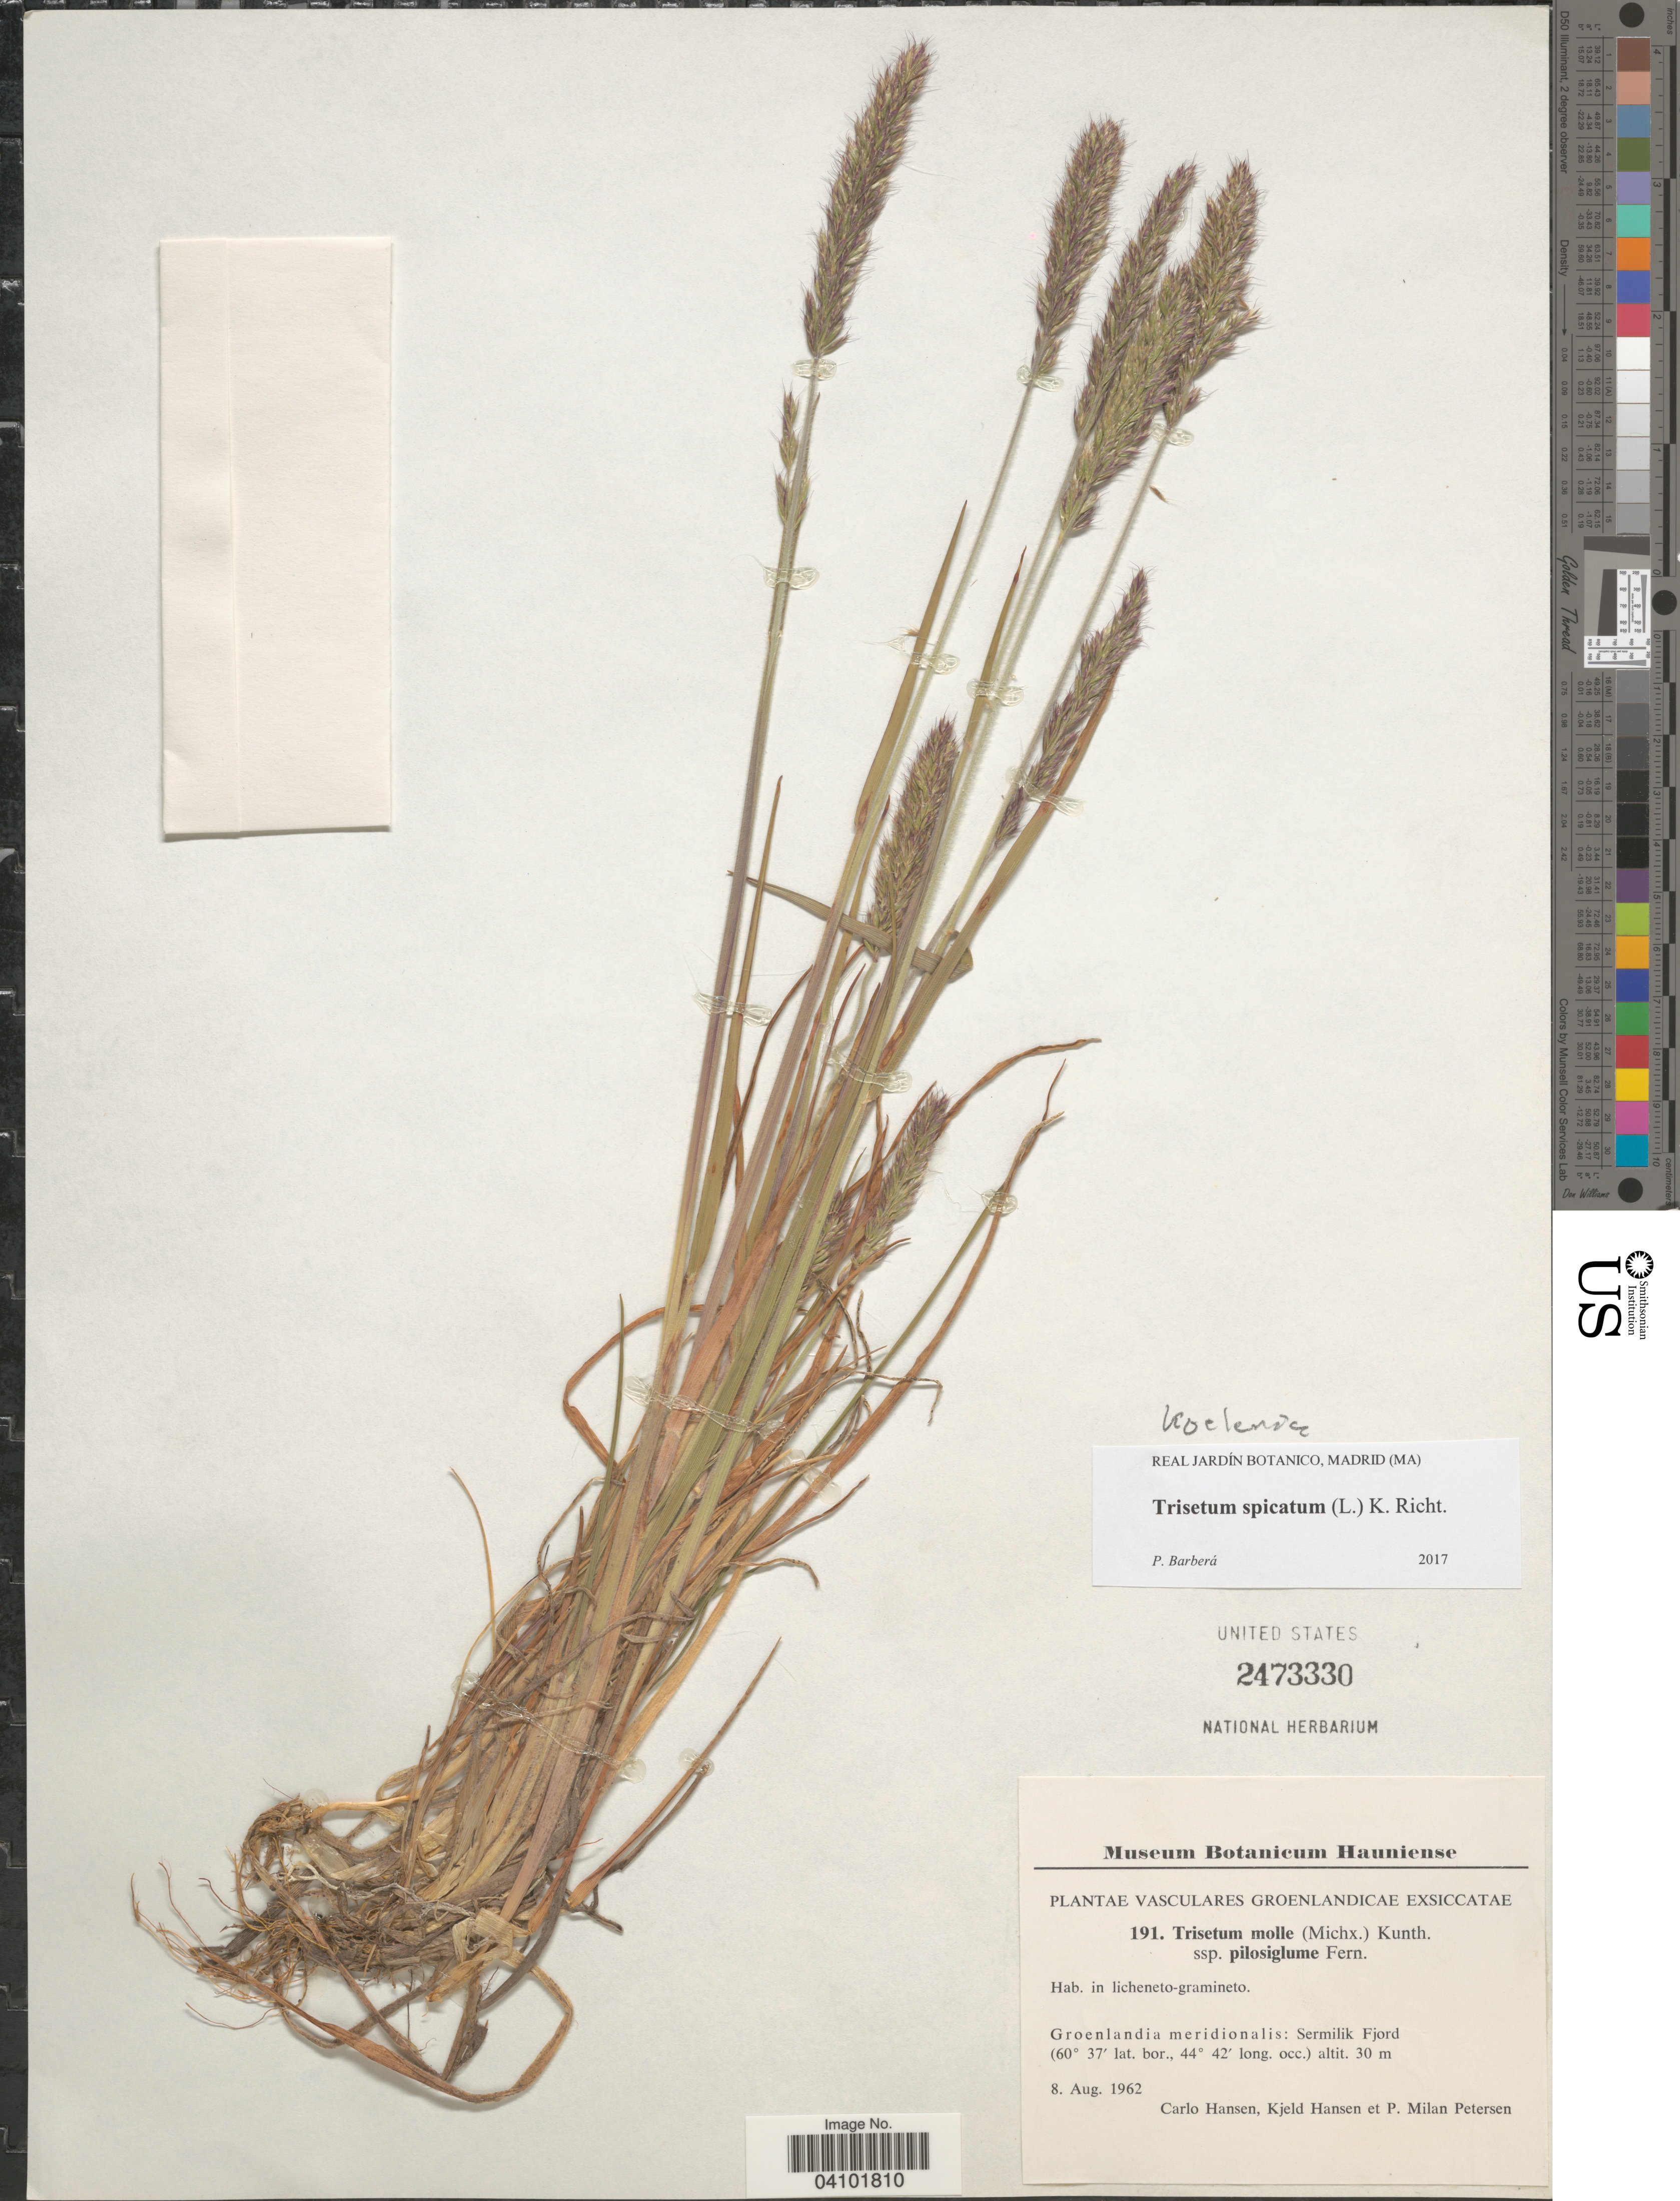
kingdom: Plantae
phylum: Tracheophyta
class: Liliopsida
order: Poales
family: Poaceae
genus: Koeleria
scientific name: Koeleria spicata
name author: (L.) Barberá et al.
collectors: C. Hansen, K. Hansen & P. Petersen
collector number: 191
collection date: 1962-08-08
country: Greenland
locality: Groenlandia meridionalis: Sermilik Fjord.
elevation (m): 30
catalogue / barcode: US 2473330